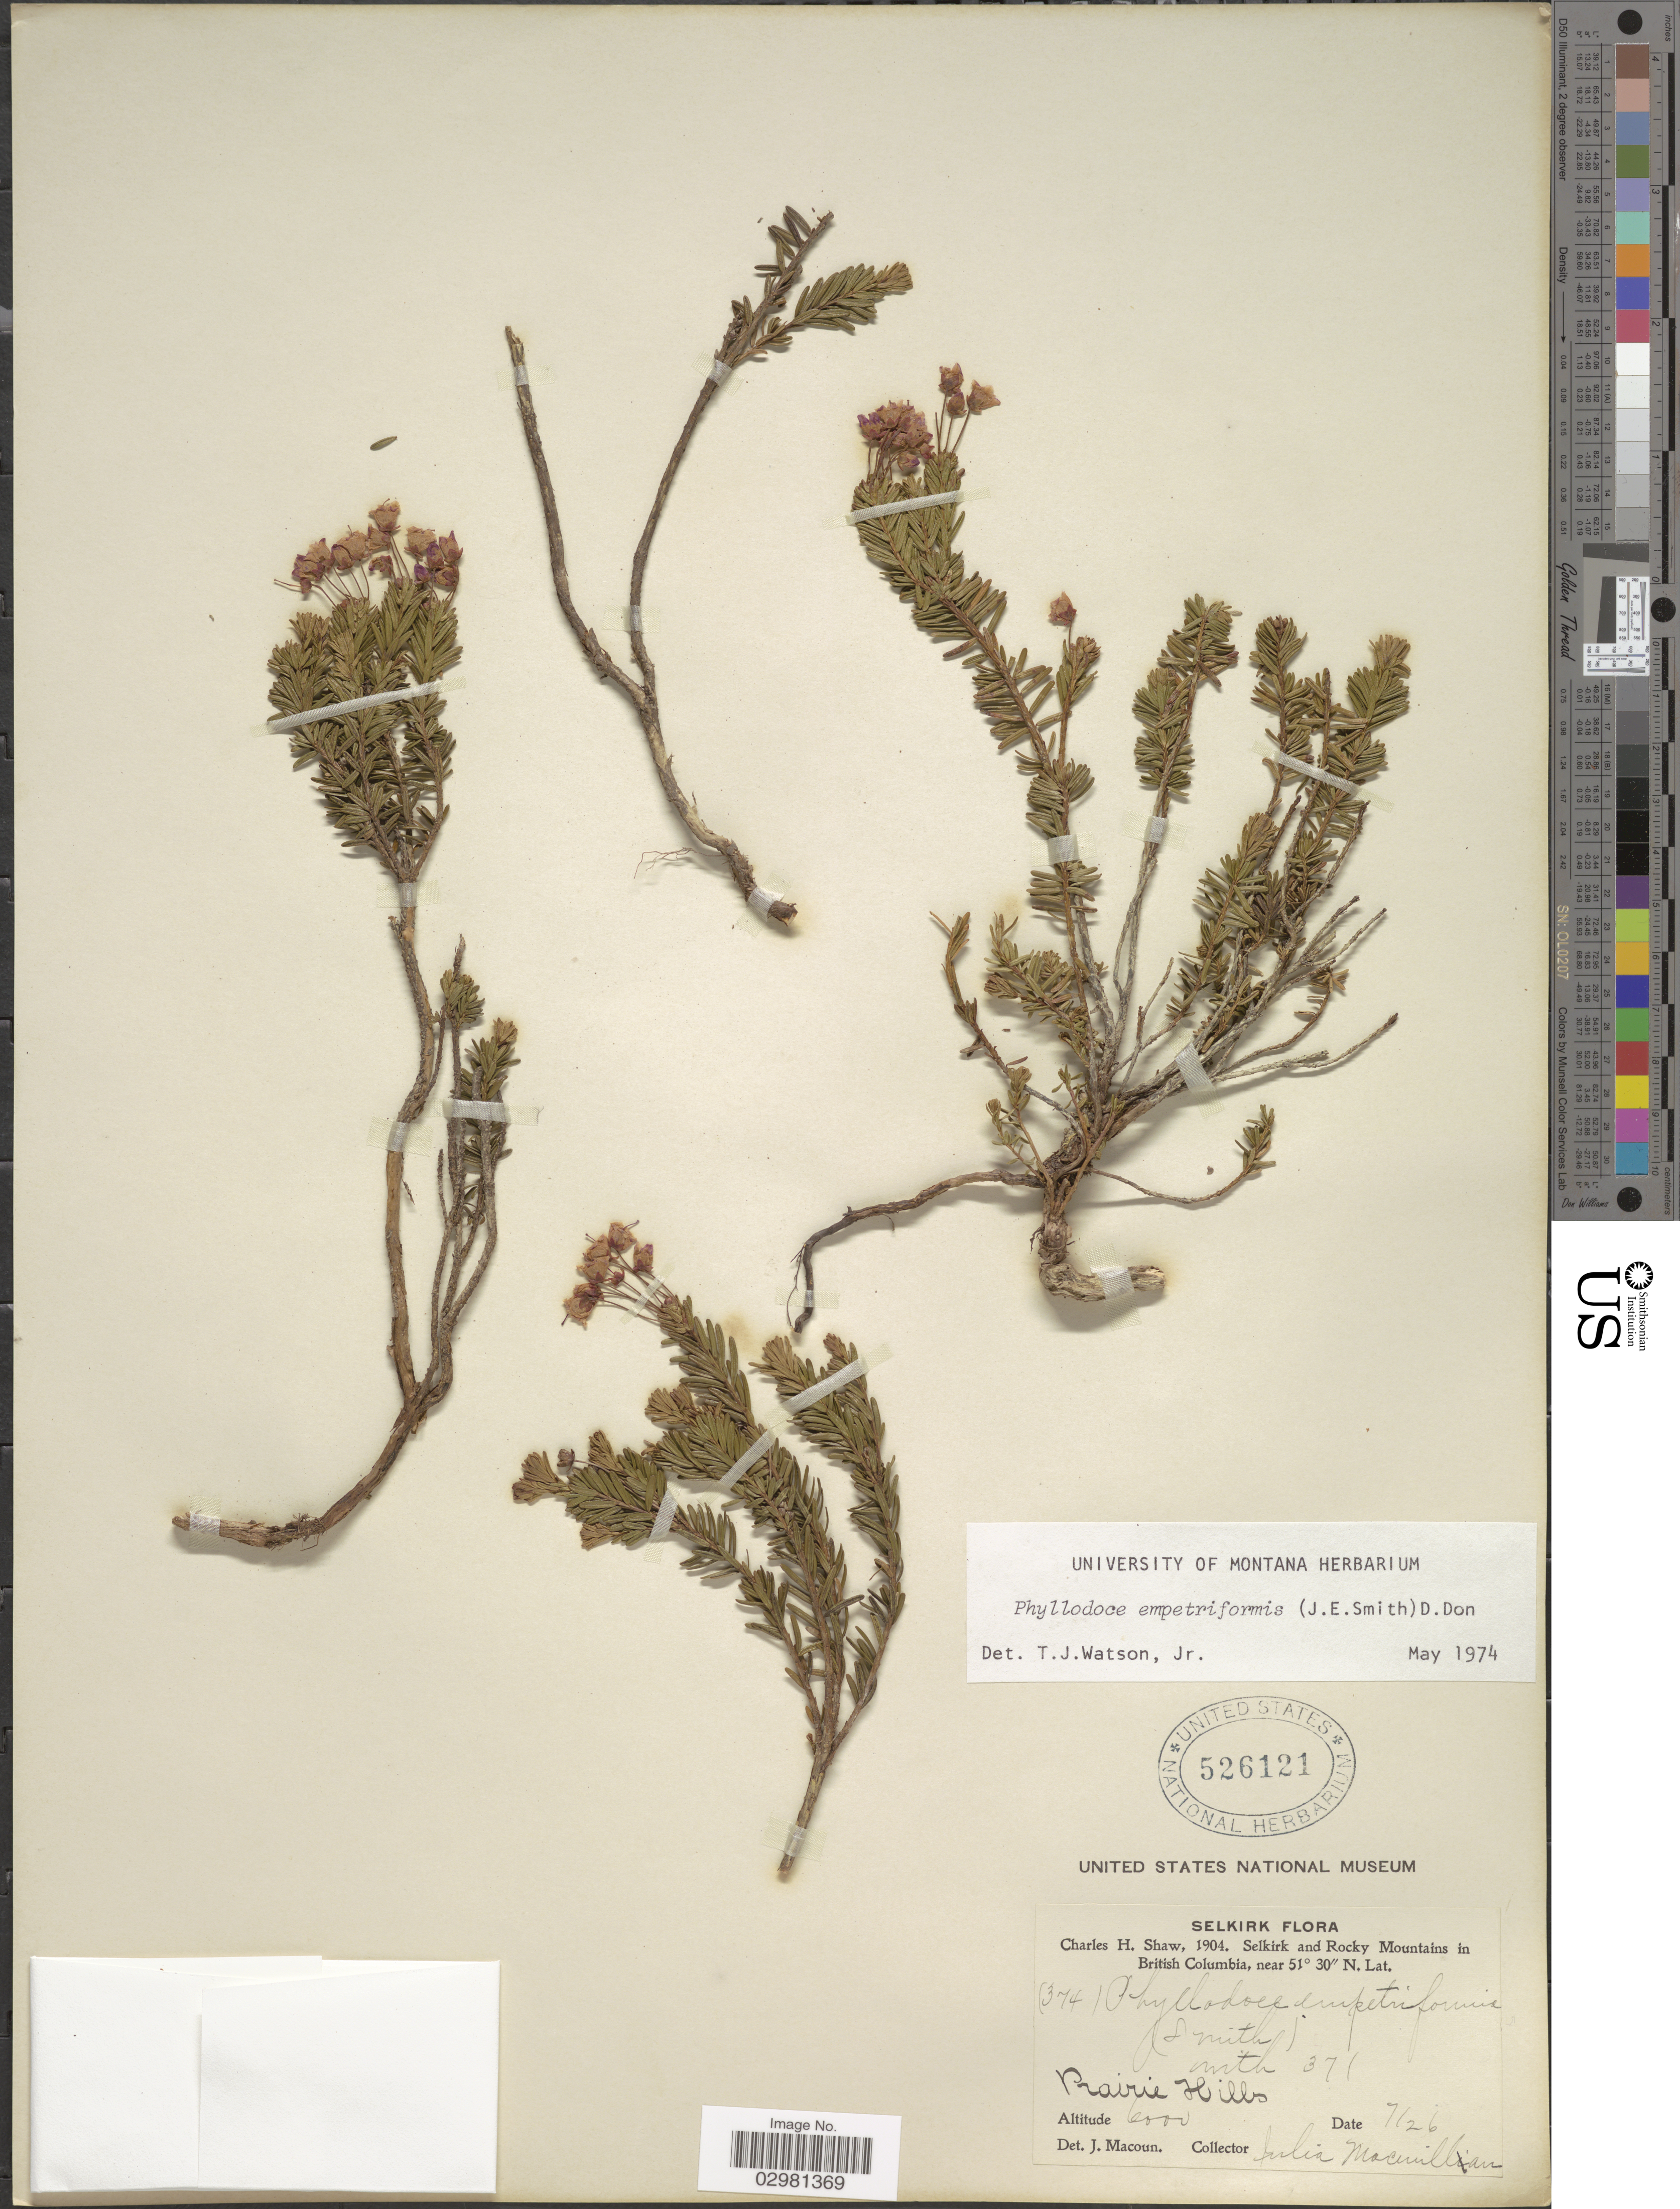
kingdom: Plantae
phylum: Tracheophyta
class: Magnoliopsida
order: Ericales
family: Ericaceae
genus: Phyllodoce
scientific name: Phyllodoce empetiformis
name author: (Small) D. Don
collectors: C. H. Shaw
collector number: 374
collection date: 1904-07-26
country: Canada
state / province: British Columbia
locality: Selkirk and Rocky Mountains in British Colombia.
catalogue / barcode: US 526121